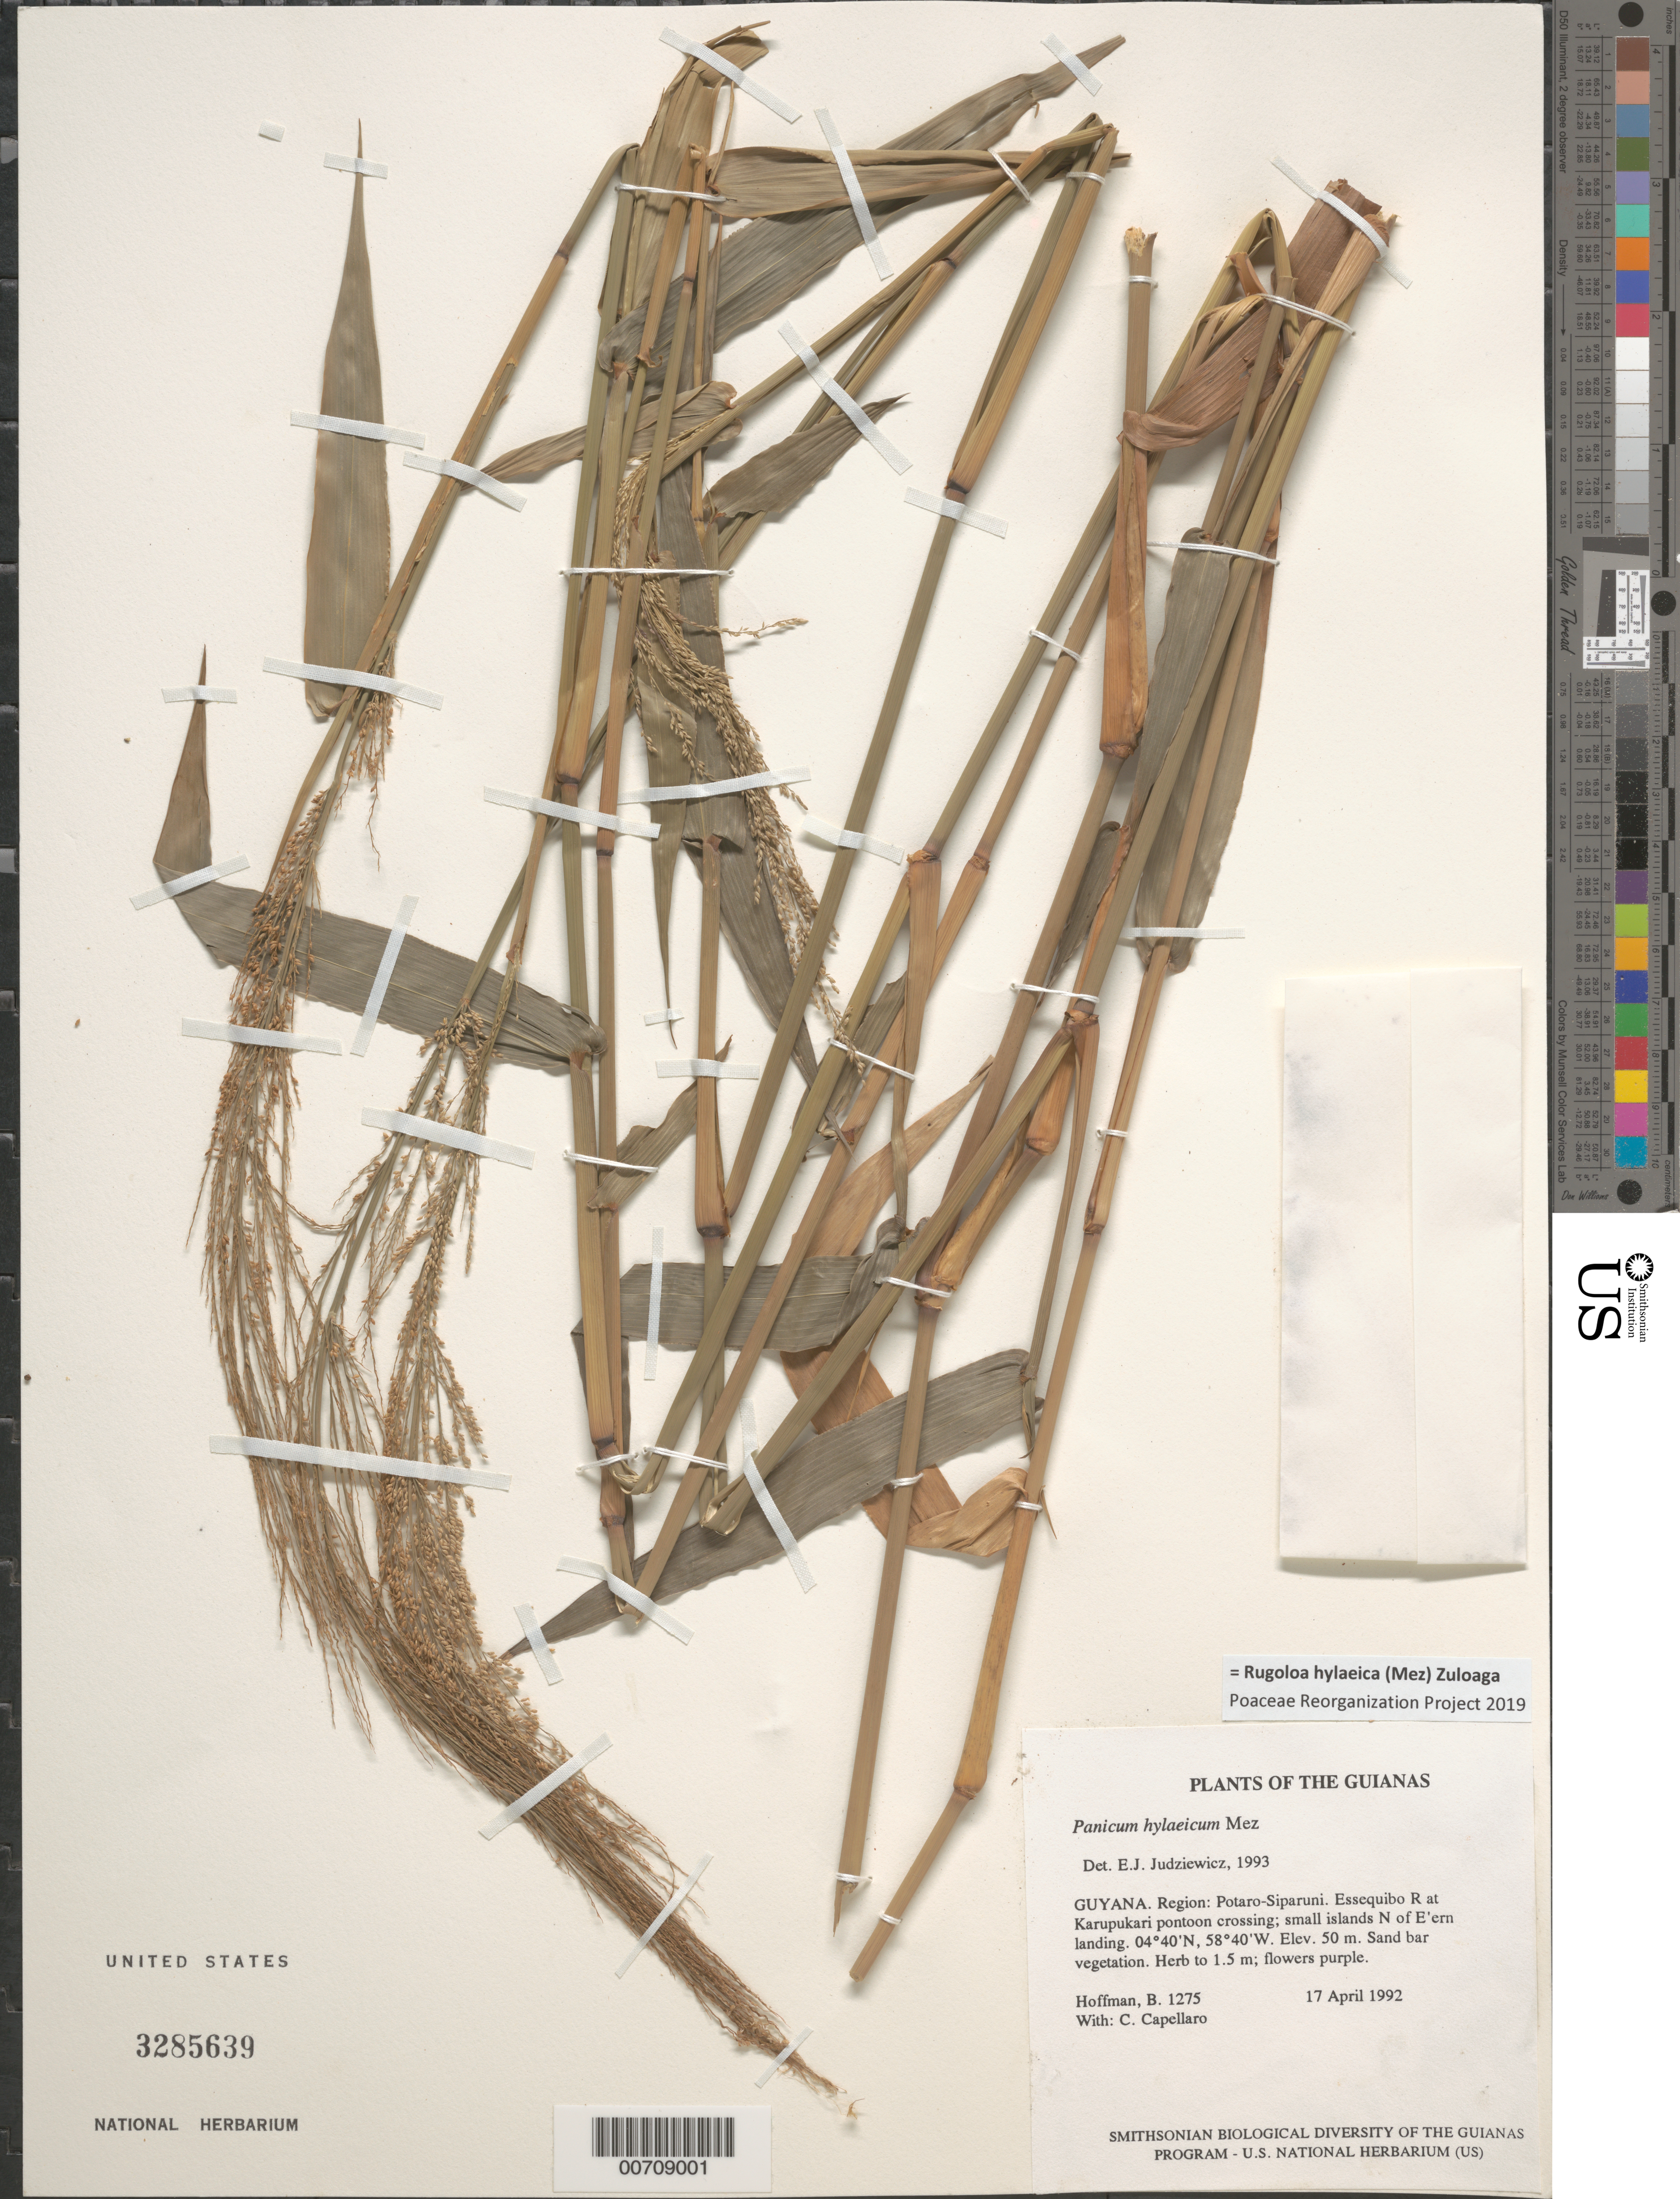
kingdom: Plantae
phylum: Tracheophyta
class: Liliopsida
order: Poales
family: Poaceae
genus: Panicum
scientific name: Panicum hylaeicum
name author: Mez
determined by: Judziewicz, E. J.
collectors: B. Hoffman & C. Capellaro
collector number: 1275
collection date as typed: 17 April 1992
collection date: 1992-04-17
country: Guyana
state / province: Potaro-Siparuni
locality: Essequibo River at Karupukari pontoon crossing; small islands to North (Downstream) of Eastern landing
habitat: Sand bar vegetation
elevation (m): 50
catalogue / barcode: US 3285639